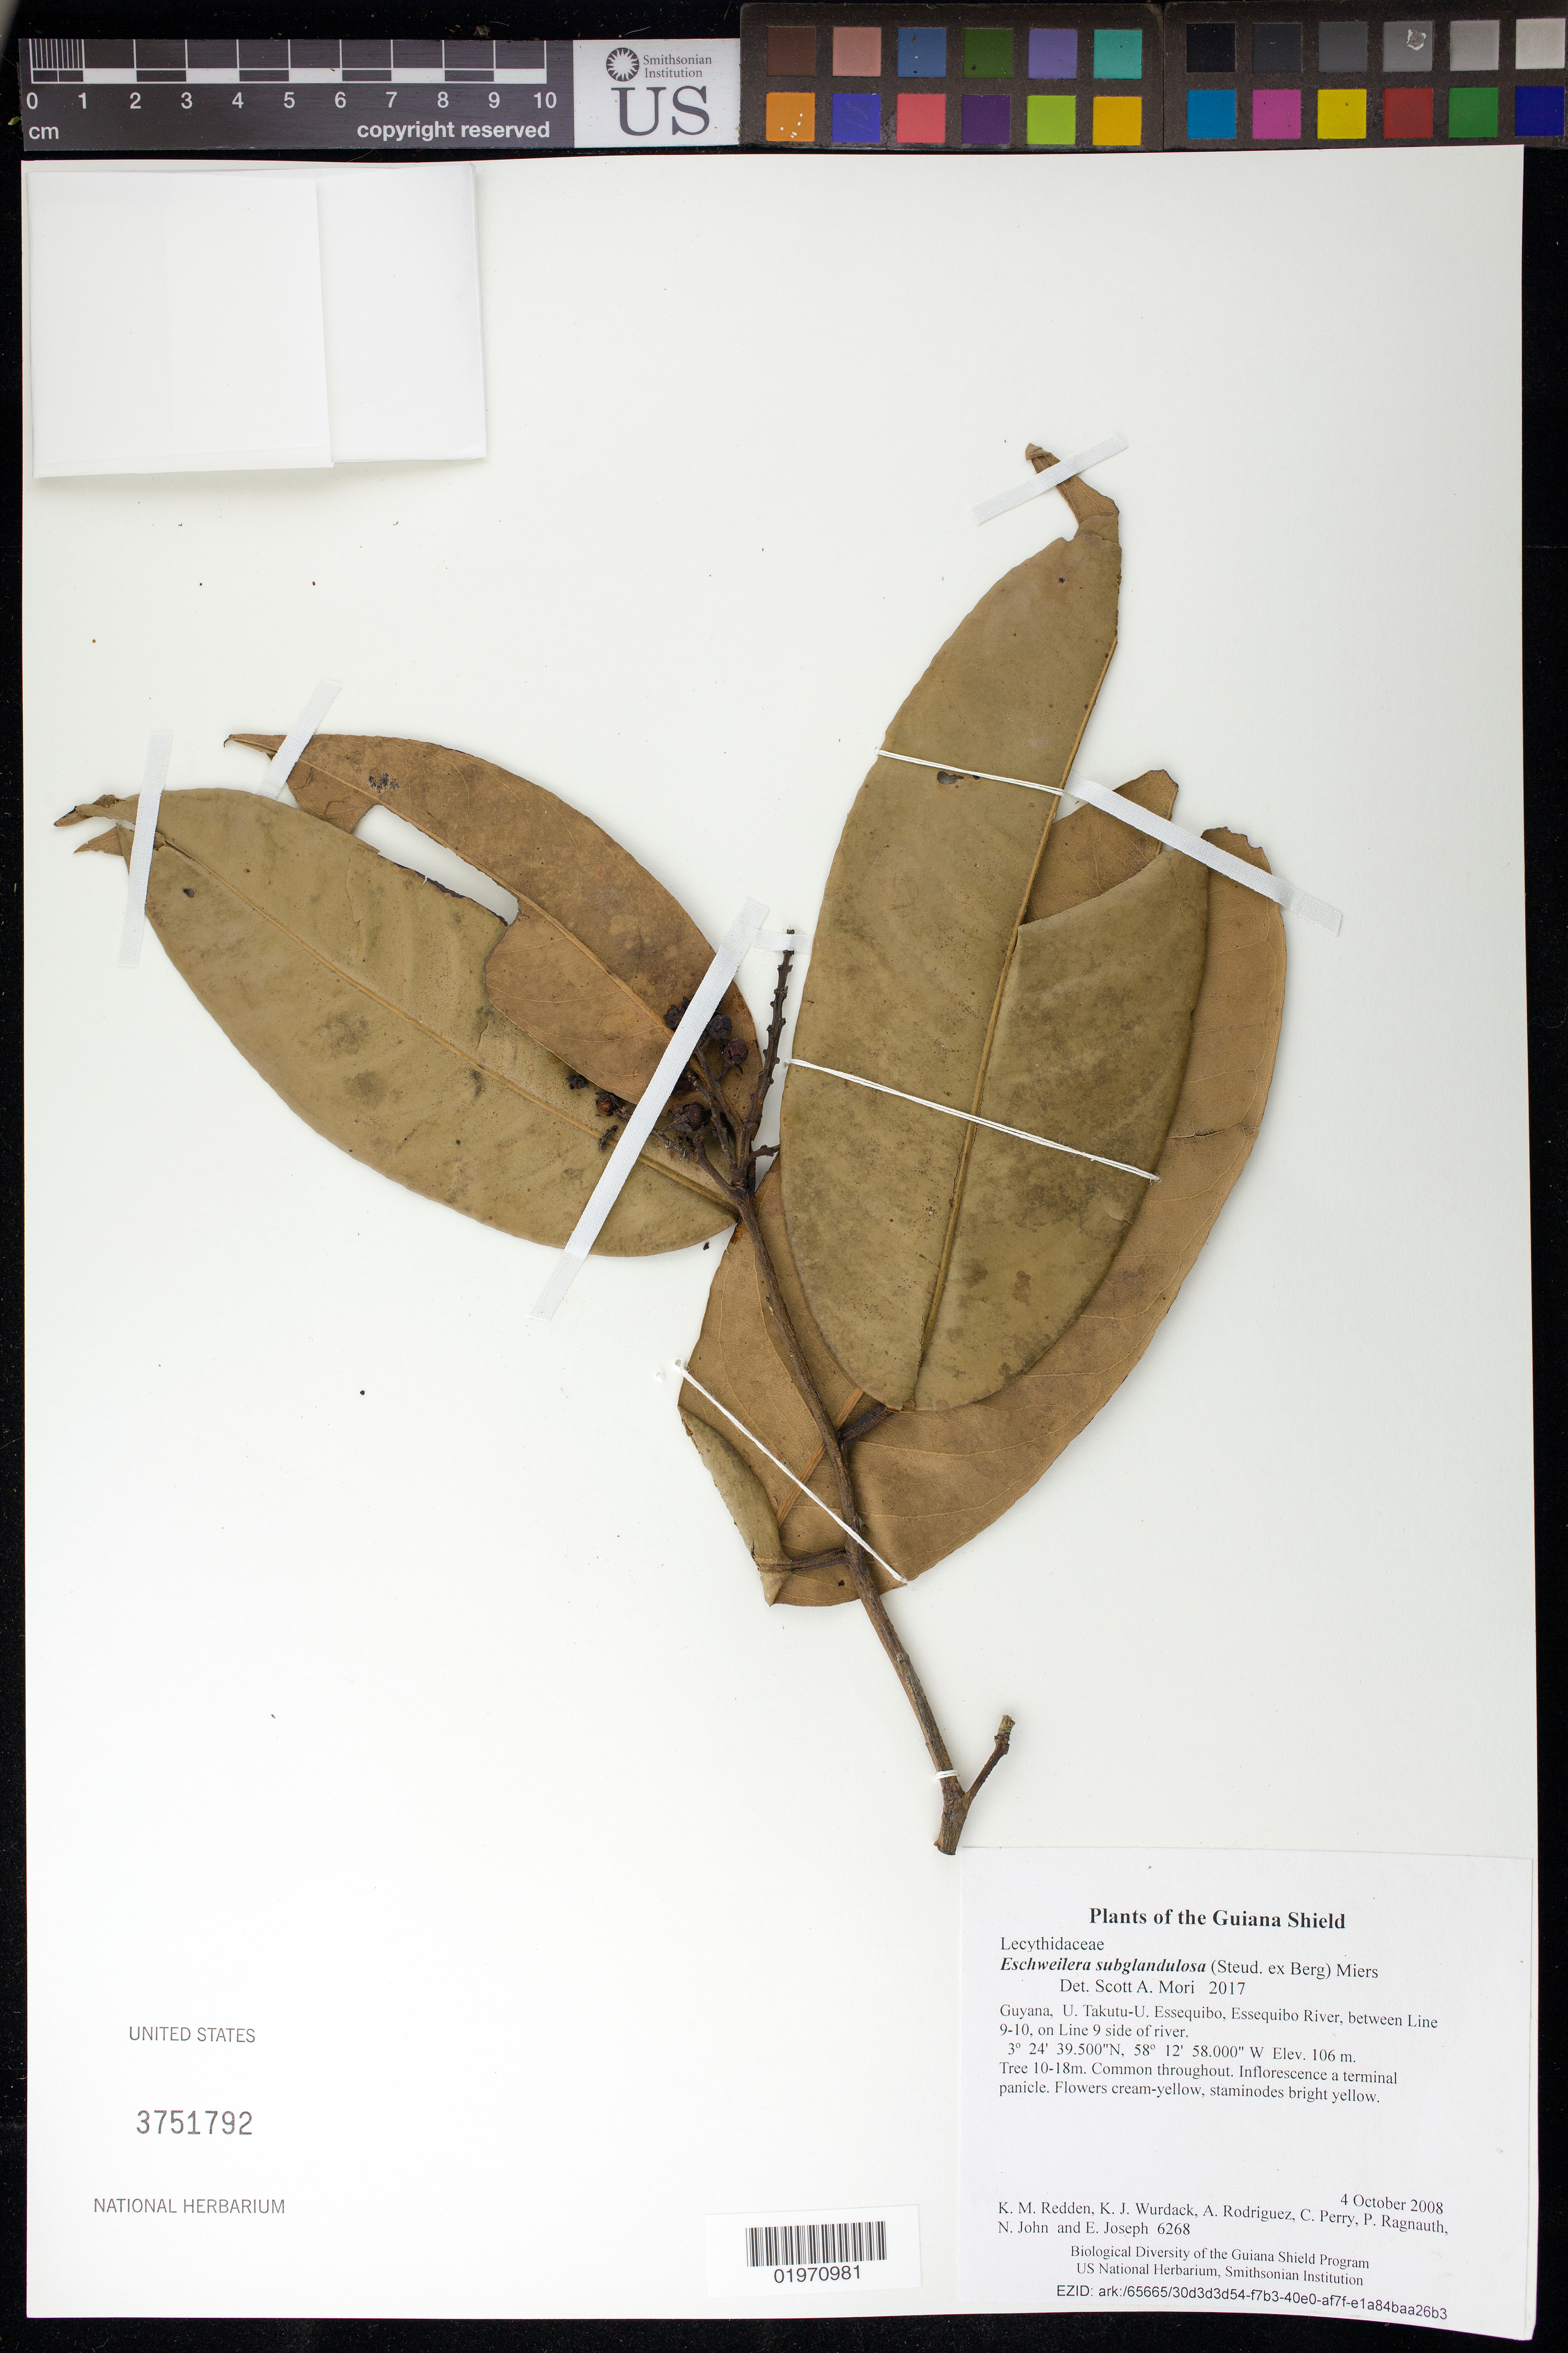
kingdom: Plantae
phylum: Tracheophyta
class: Magnoliopsida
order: Ericales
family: Lecythidaceae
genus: Eschweilera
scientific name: Eschweilera subglandulosa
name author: (Steud. ex Berg) Miers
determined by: Mori, Scott A.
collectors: K. M. Redden, K. Wurdack, A. Rodriguez, C. Perry, P. Ragnauth, N. John & E. Joseph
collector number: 6268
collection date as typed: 4 October 2008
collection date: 2008-10-04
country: Guyana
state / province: U. Takutu-U. Essequibo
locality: Essequibo River, between Line 9-10, on Line 9 side of river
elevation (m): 106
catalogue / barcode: US 3751792